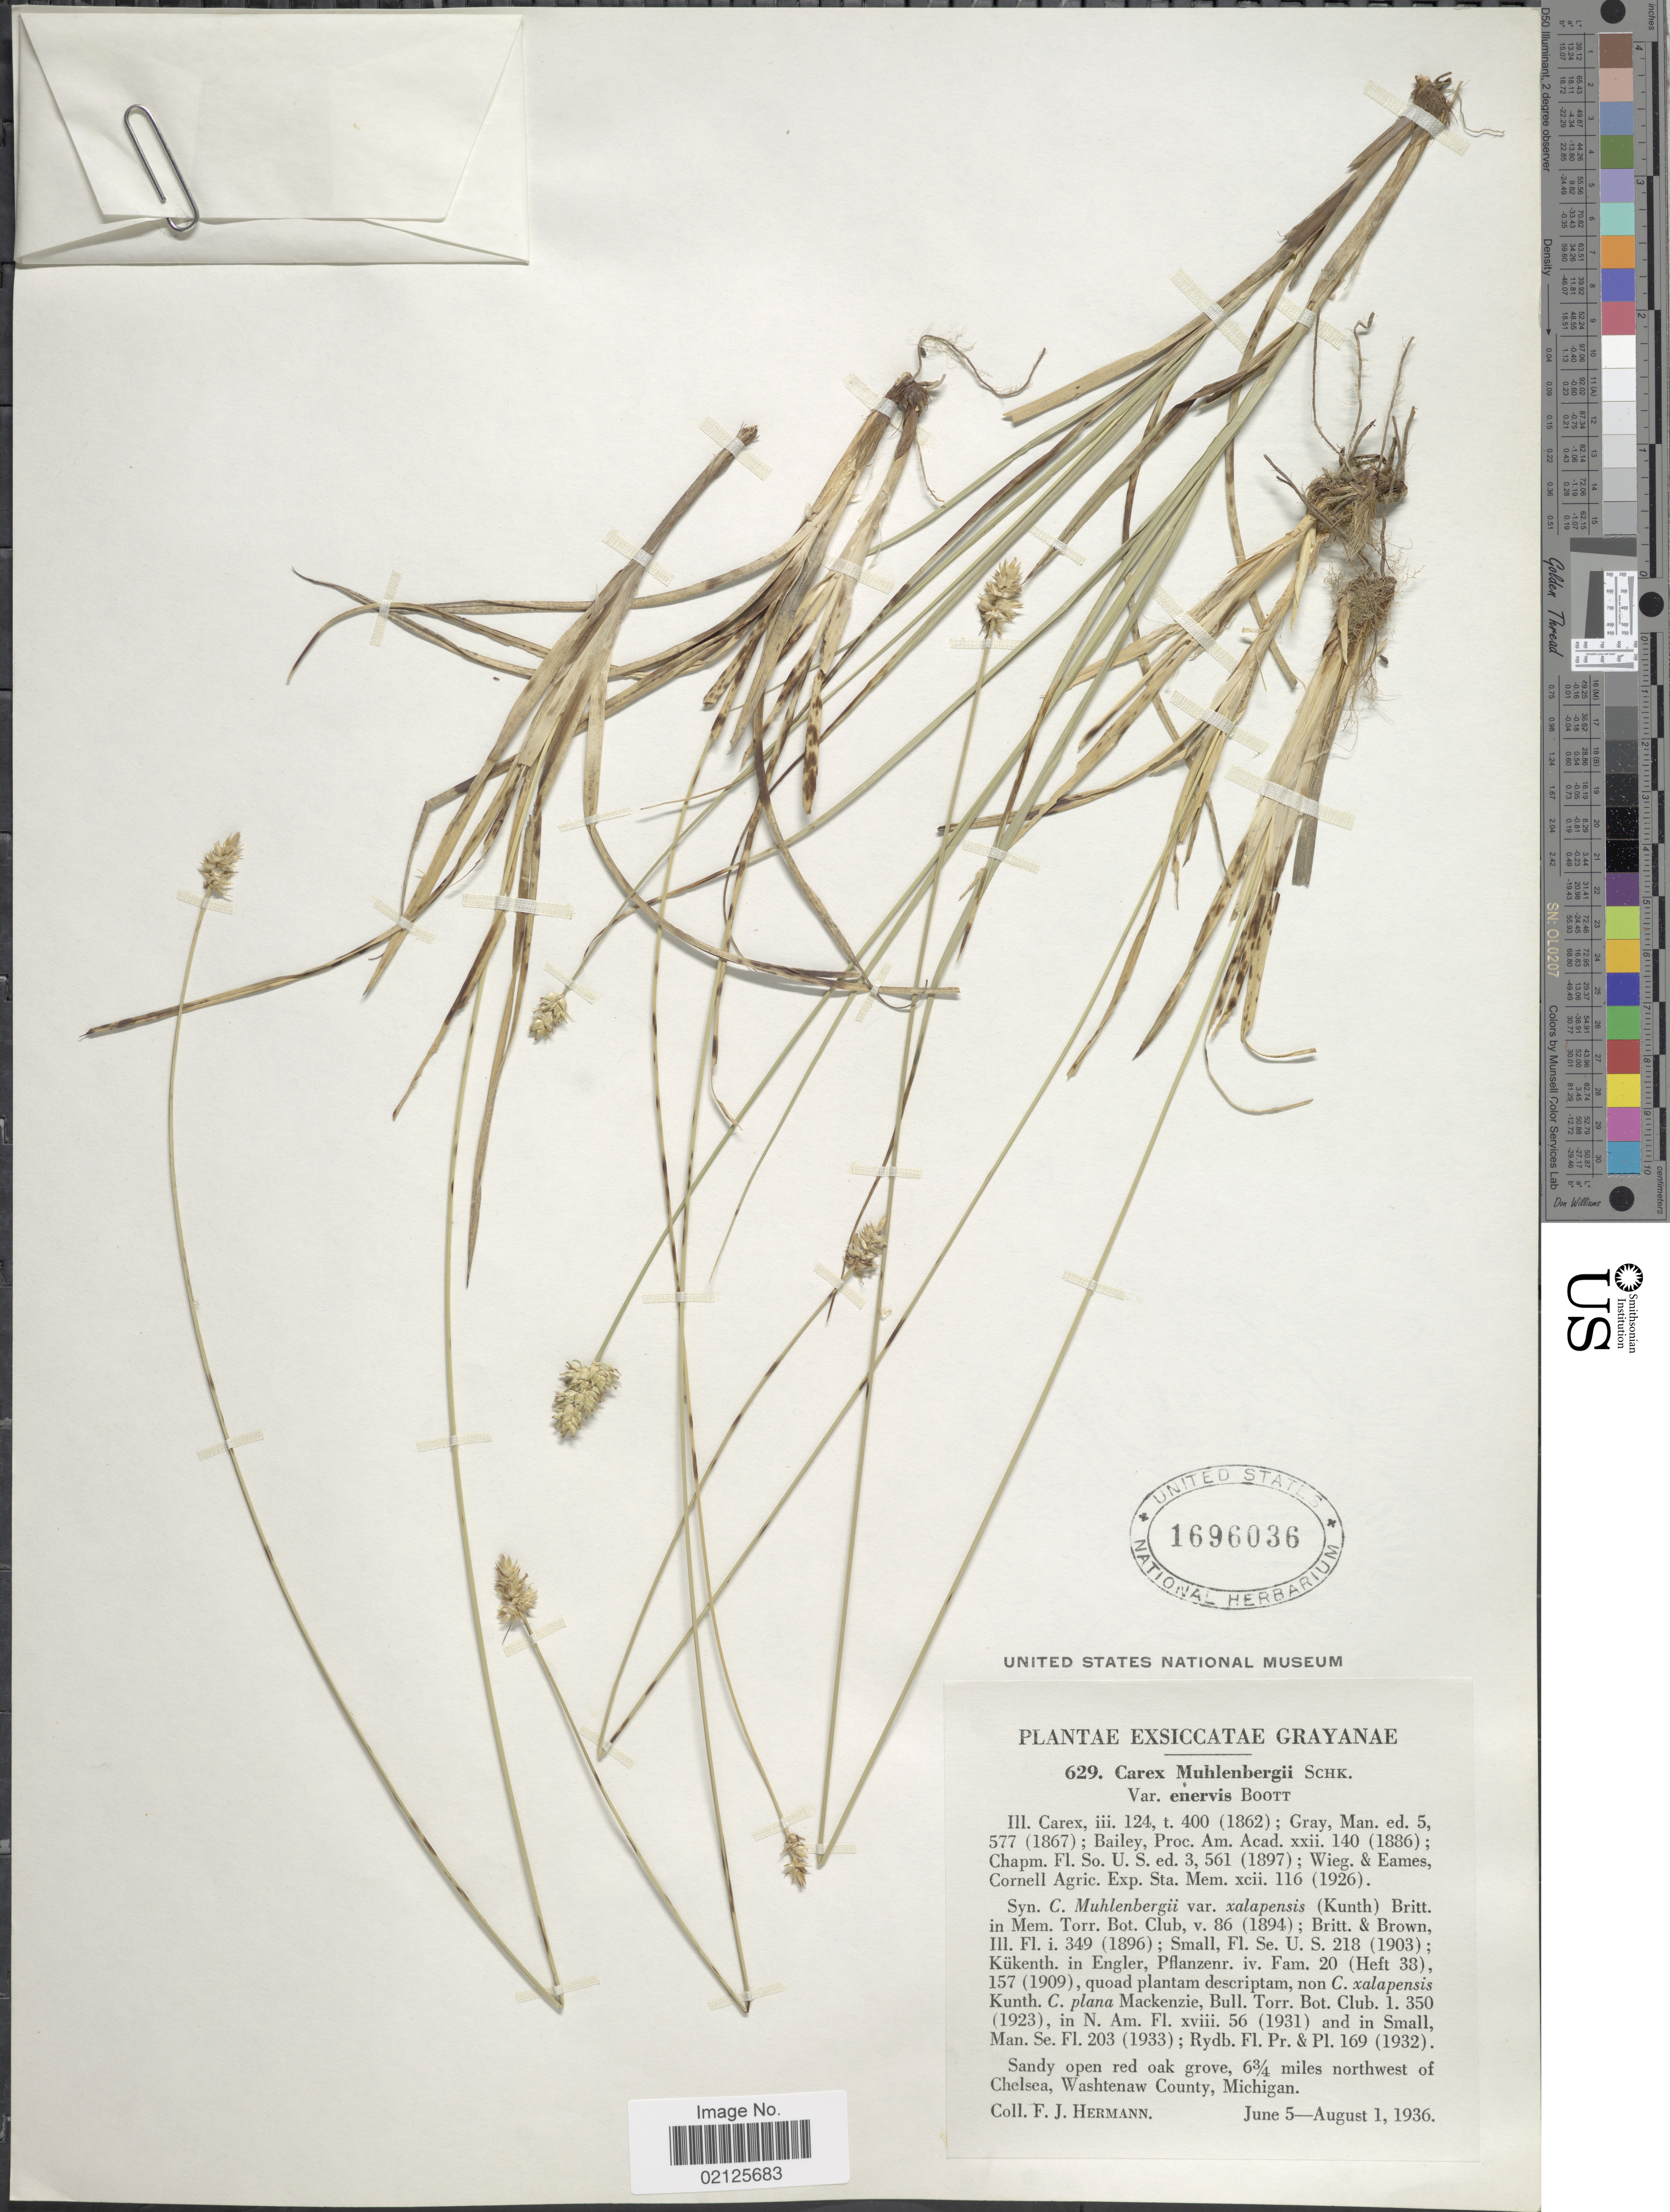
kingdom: Plantae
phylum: Tracheophyta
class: Liliopsida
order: Poales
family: Cyperaceae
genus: Carex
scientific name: Carex muehlenbergii var. enervis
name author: Boott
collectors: F. J. Hermann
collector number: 629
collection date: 1936-06-05/1936-08-01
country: United States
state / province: Michigan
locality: Sandy open red oak grove, 6 3/4 miles northwest of Chelsea, Washtenaw County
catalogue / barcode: US 1696036